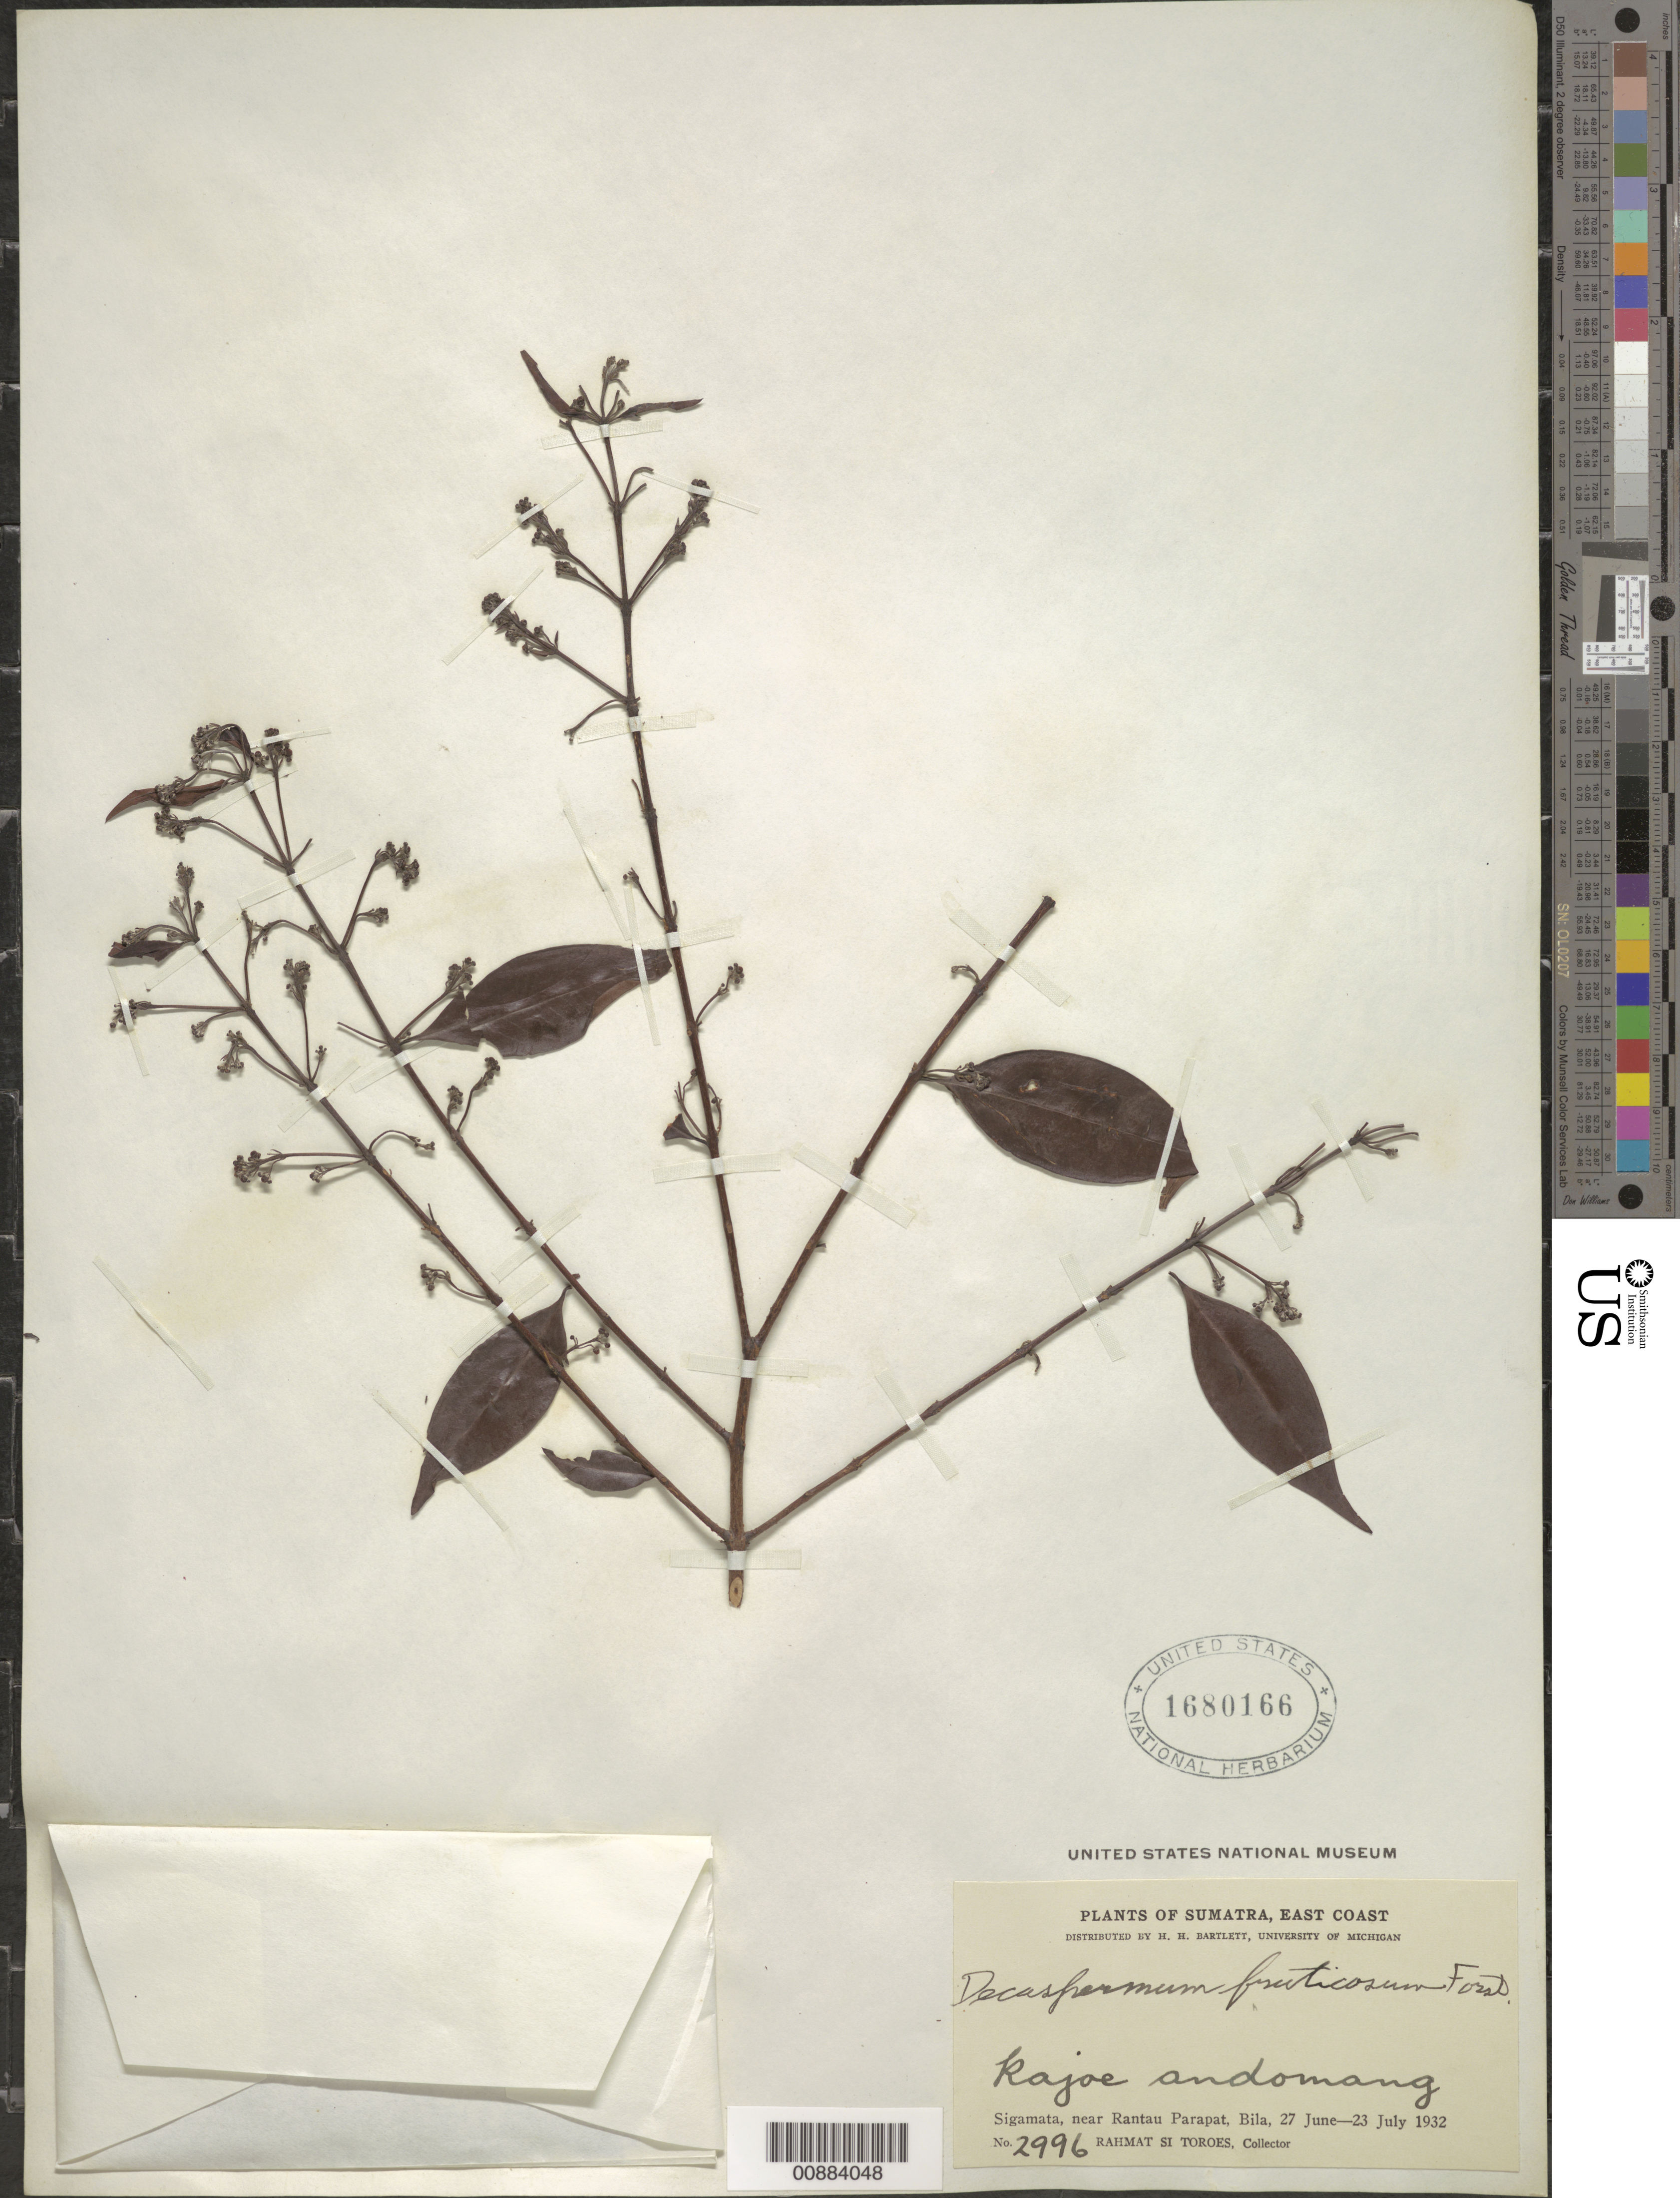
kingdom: Plantae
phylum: Tracheophyta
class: Magnoliopsida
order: Myrtales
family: Myrtaceae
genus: Decaspermum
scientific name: Decaspermum fruticosum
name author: J.R. Forst. & G. Forst.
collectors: Rahmat Si Boeea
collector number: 2996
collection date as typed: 27 Jun 1932 to 23 Jul 1932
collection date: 1932-06-27/1932-07-23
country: Indonesia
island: Sumatra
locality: Sigamata, near Rantau parapat, Bila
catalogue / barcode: US 1680166